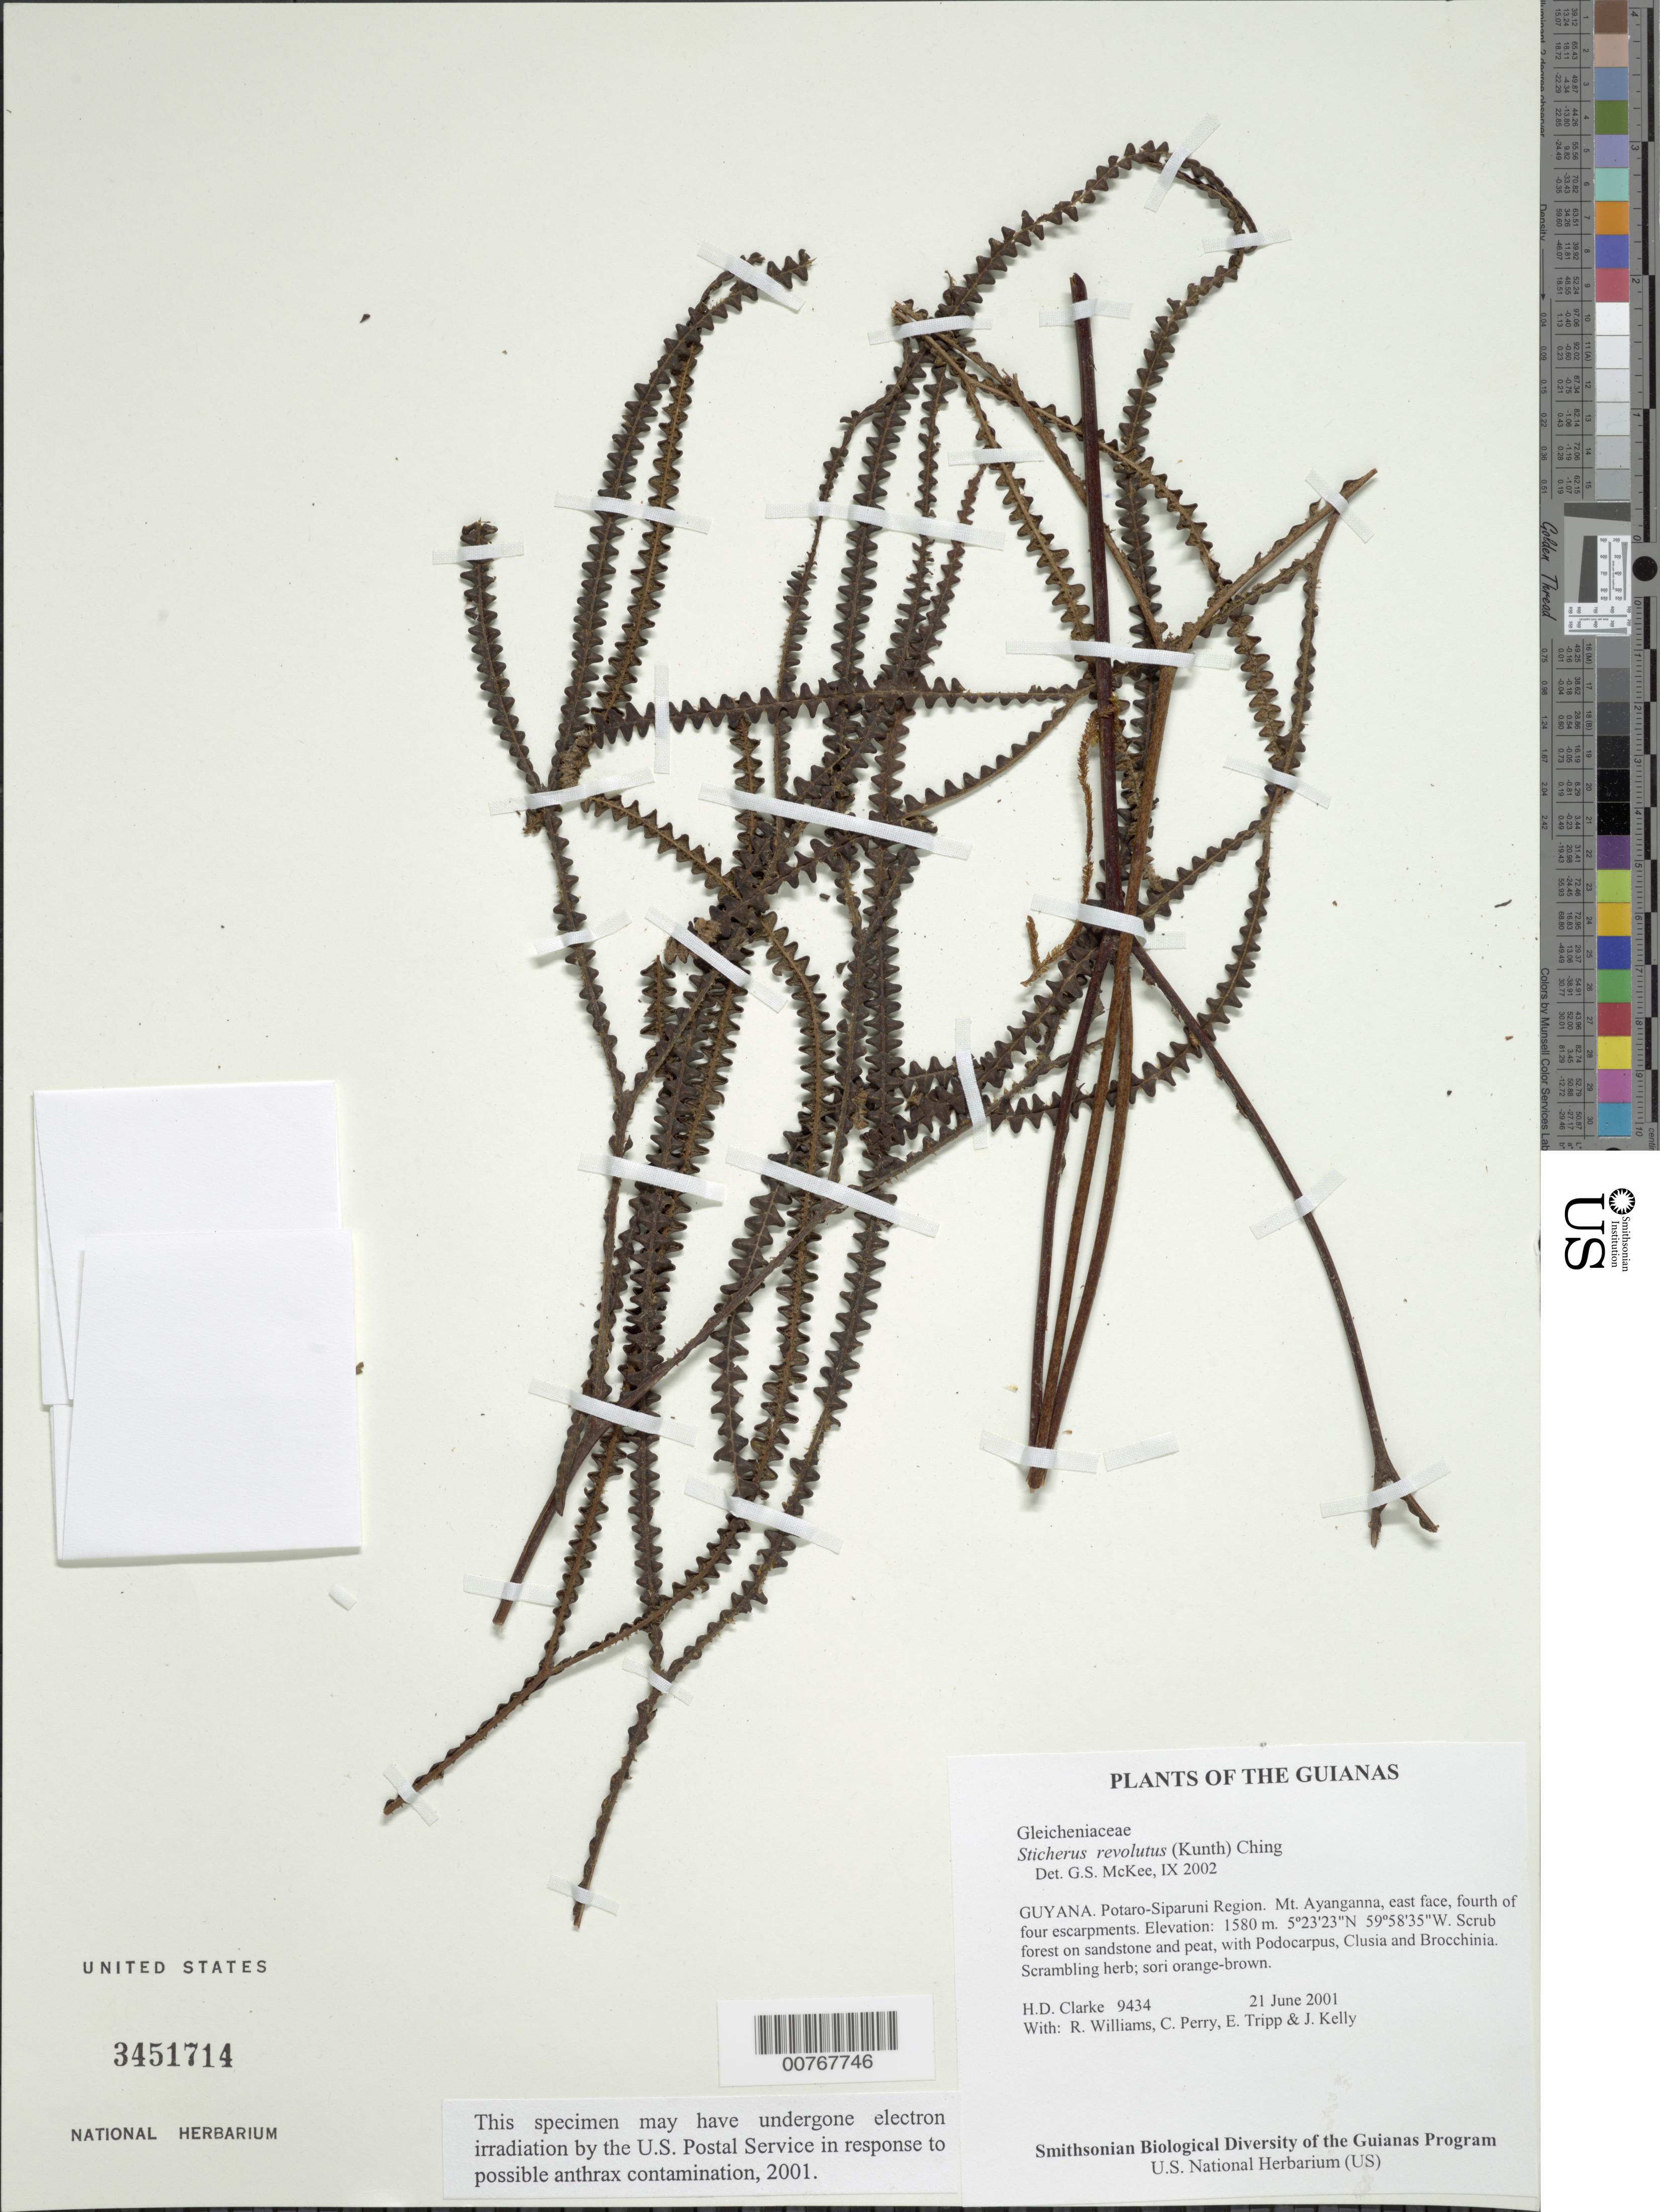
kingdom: Plantae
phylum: Tracheophyta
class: Polypodiopsida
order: Gleicheniales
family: Gleicheniaceae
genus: Sticherus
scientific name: Sticherus revolutus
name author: (Kunth) Ching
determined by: McKee, G. S., (US), NMNH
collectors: H. D. Clarke, R. Williams, C. Perry, E. Tripp & J. Kelly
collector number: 9434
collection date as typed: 21 June 2001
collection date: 2001-06-21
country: Guyana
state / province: Potaro-Siparuni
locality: Mt. Ayanganna, east face, fourth of four escarpments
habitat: Scrub forest on sandstone and peat, with Podocarpus, Clusia and Brocchinia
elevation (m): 1580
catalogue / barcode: US 3451714